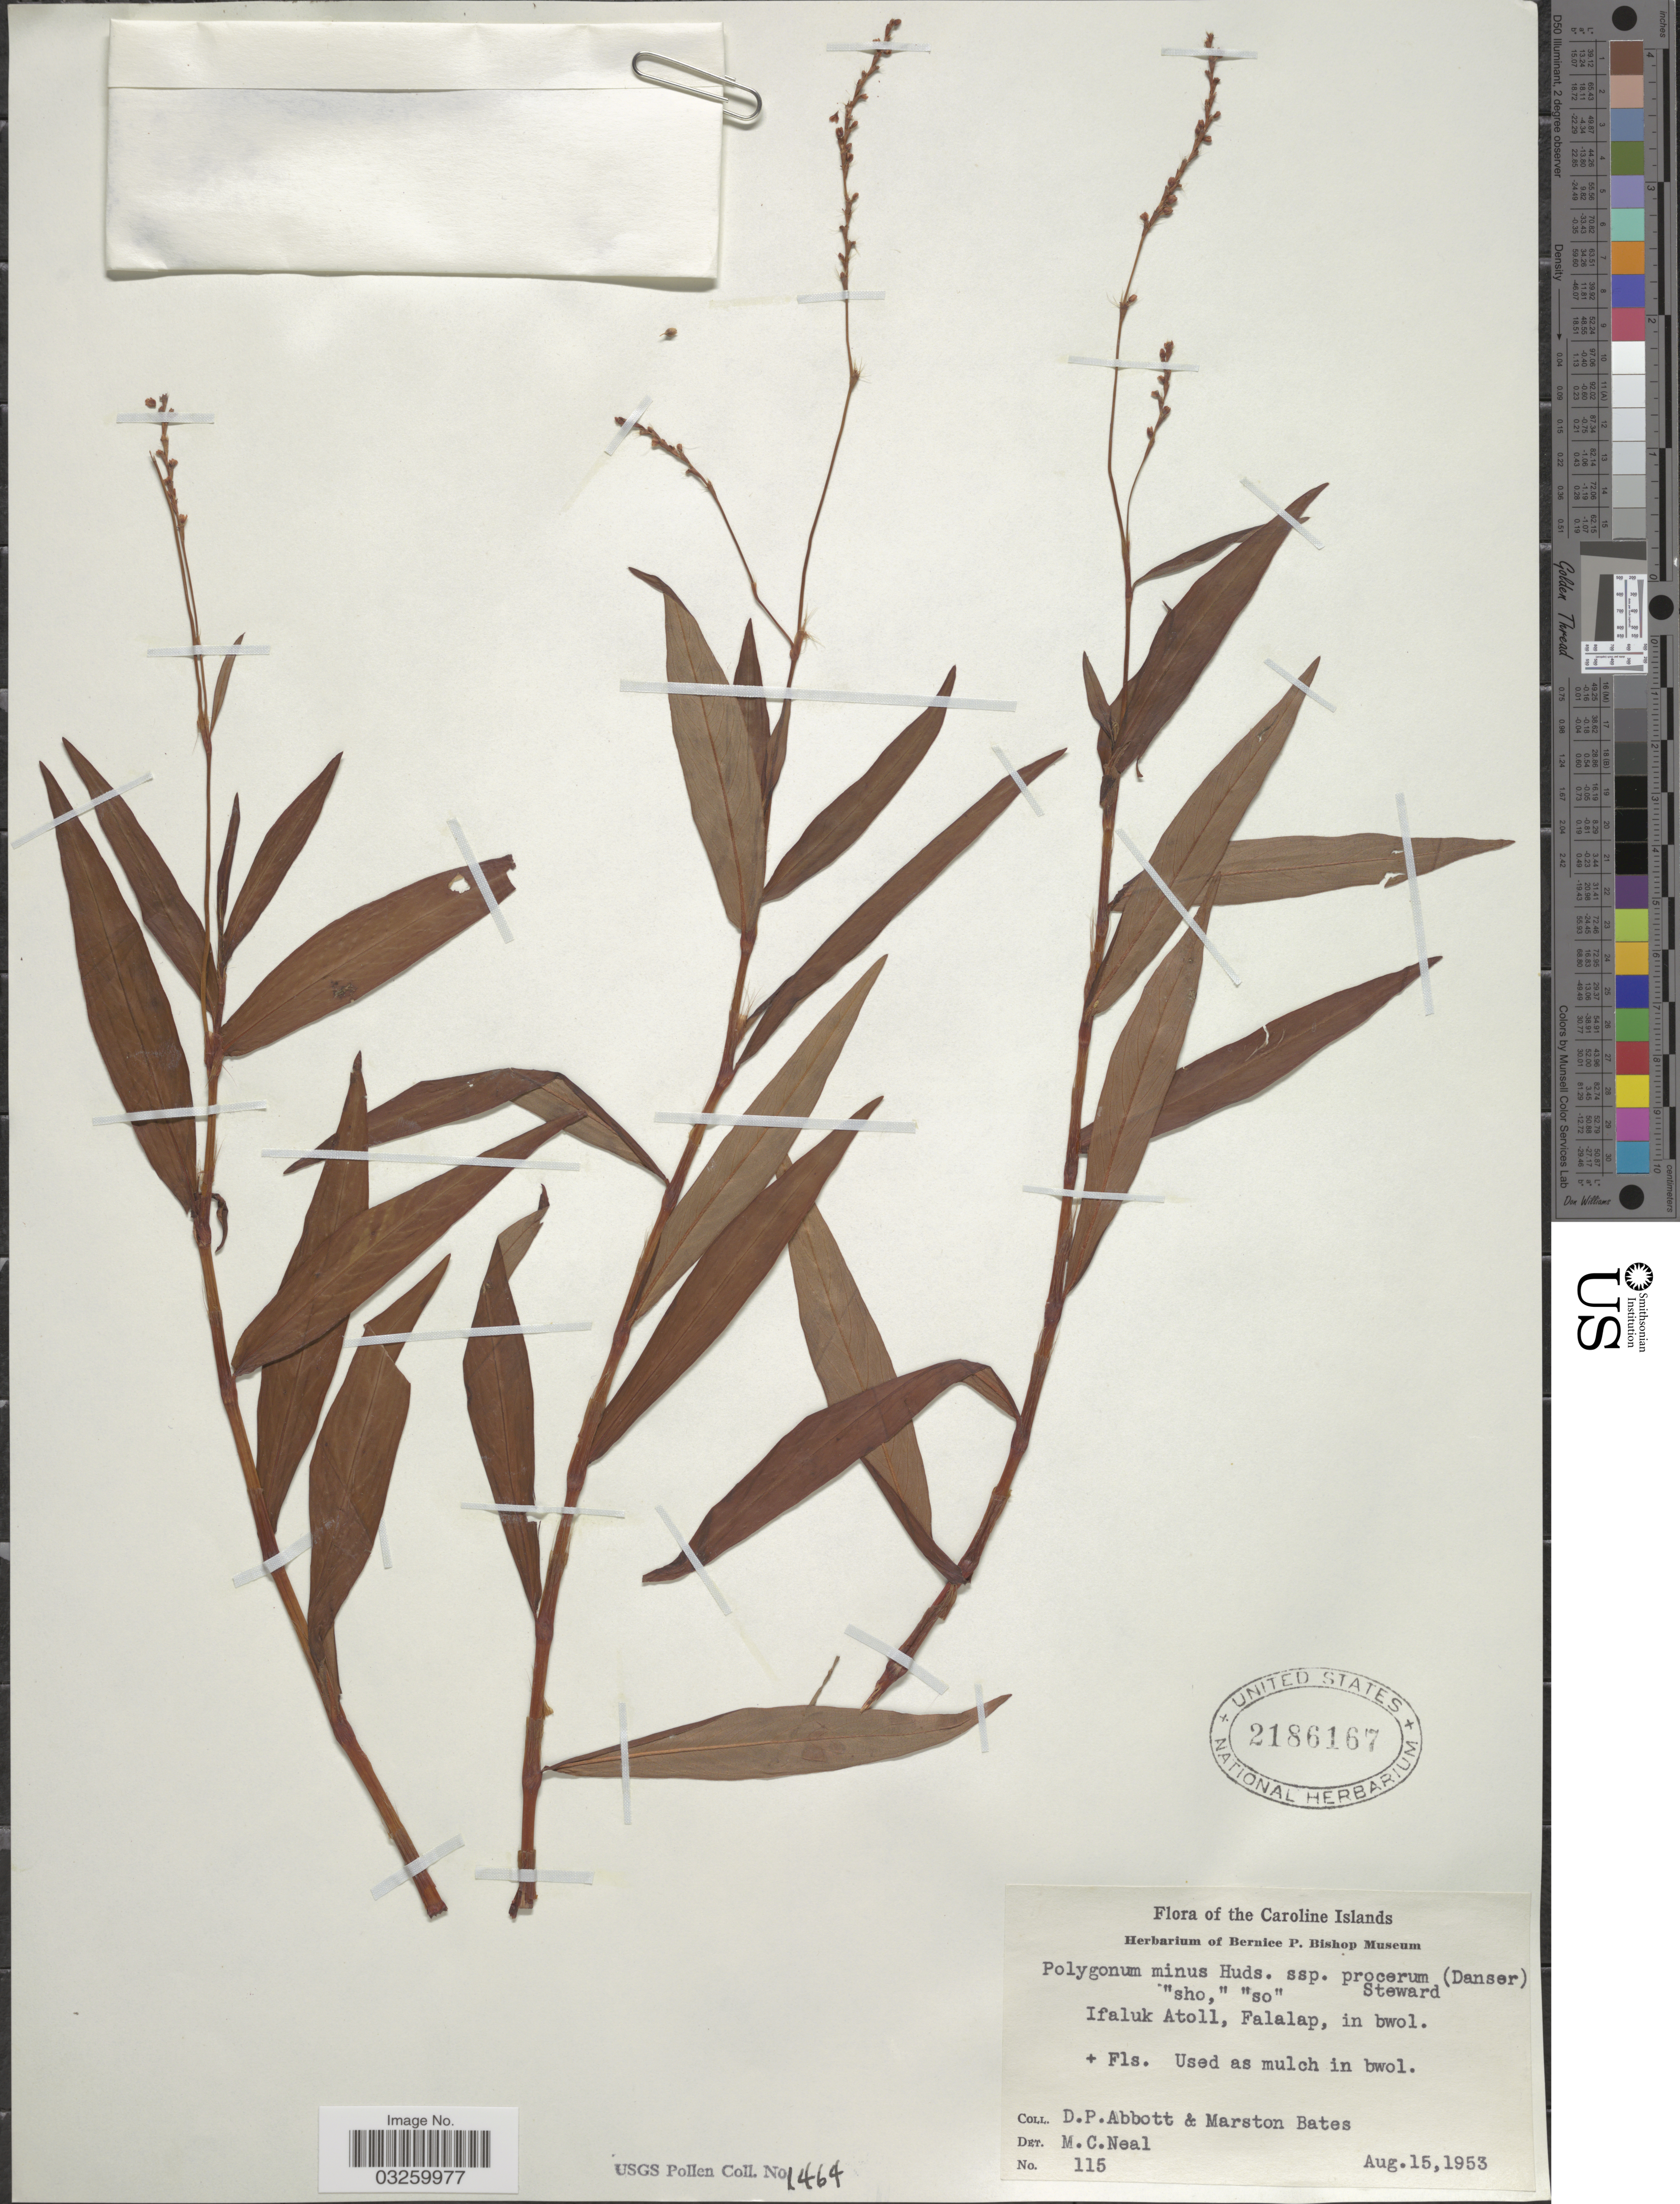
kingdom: Plantae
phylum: Tracheophyta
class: Magnoliopsida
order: Caryophyllales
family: Polygonaceae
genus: Persicaria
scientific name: Persicaria minor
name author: (Huds.) Opiz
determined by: Wagner, W. L., (BOT), Smithsonian Institution - National Museum of Natural History (UNITED STATES)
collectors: D. P. Abbott & M. Bates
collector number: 115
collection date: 1953-08-15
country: Micronesia, Federated States of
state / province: Yap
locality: The Caroline Islands. Ifaluk Atoll, Falalap, in bwol.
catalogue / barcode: US 2186167